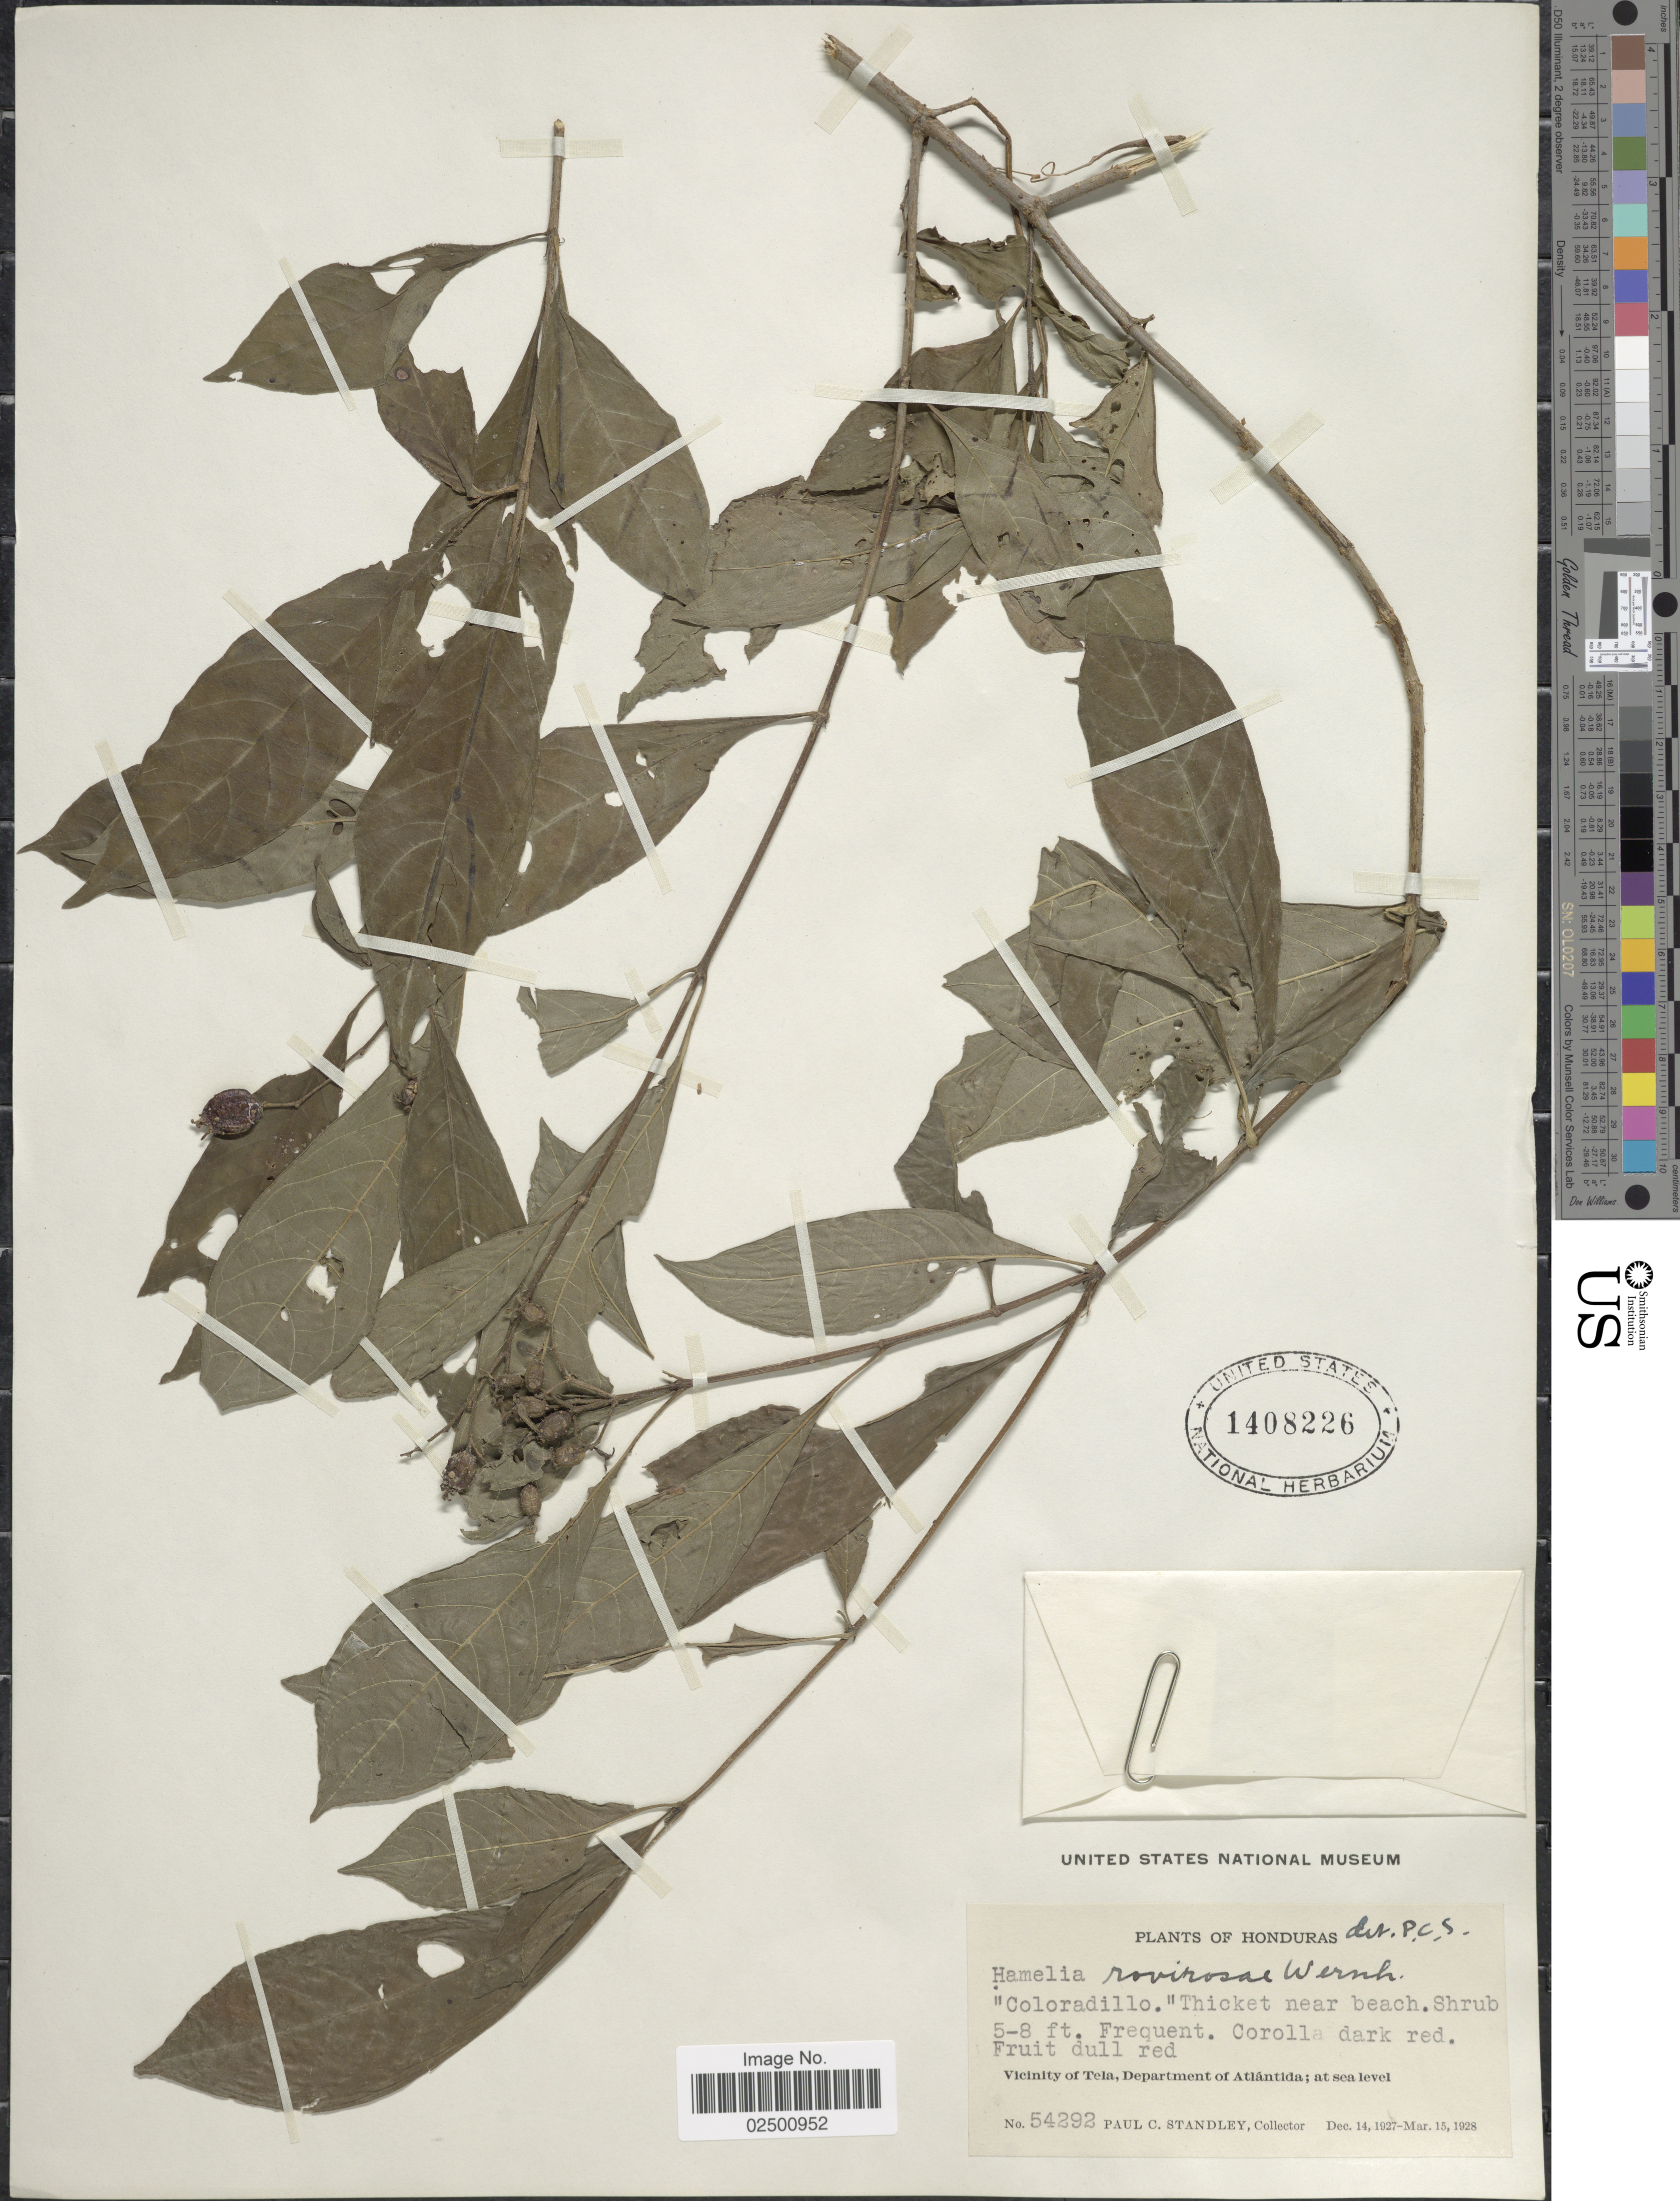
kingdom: Plantae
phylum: Tracheophyta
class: Magnoliopsida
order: Gentianales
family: Rubiaceae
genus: Hamelia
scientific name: Hamelia rovirosae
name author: Wernham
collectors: P. C. Standley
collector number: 54292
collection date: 1927-12-14/1928-03-15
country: Honduras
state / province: Atlántida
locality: Vicinity of Tela, Department of Atlantida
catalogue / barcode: US 1408226